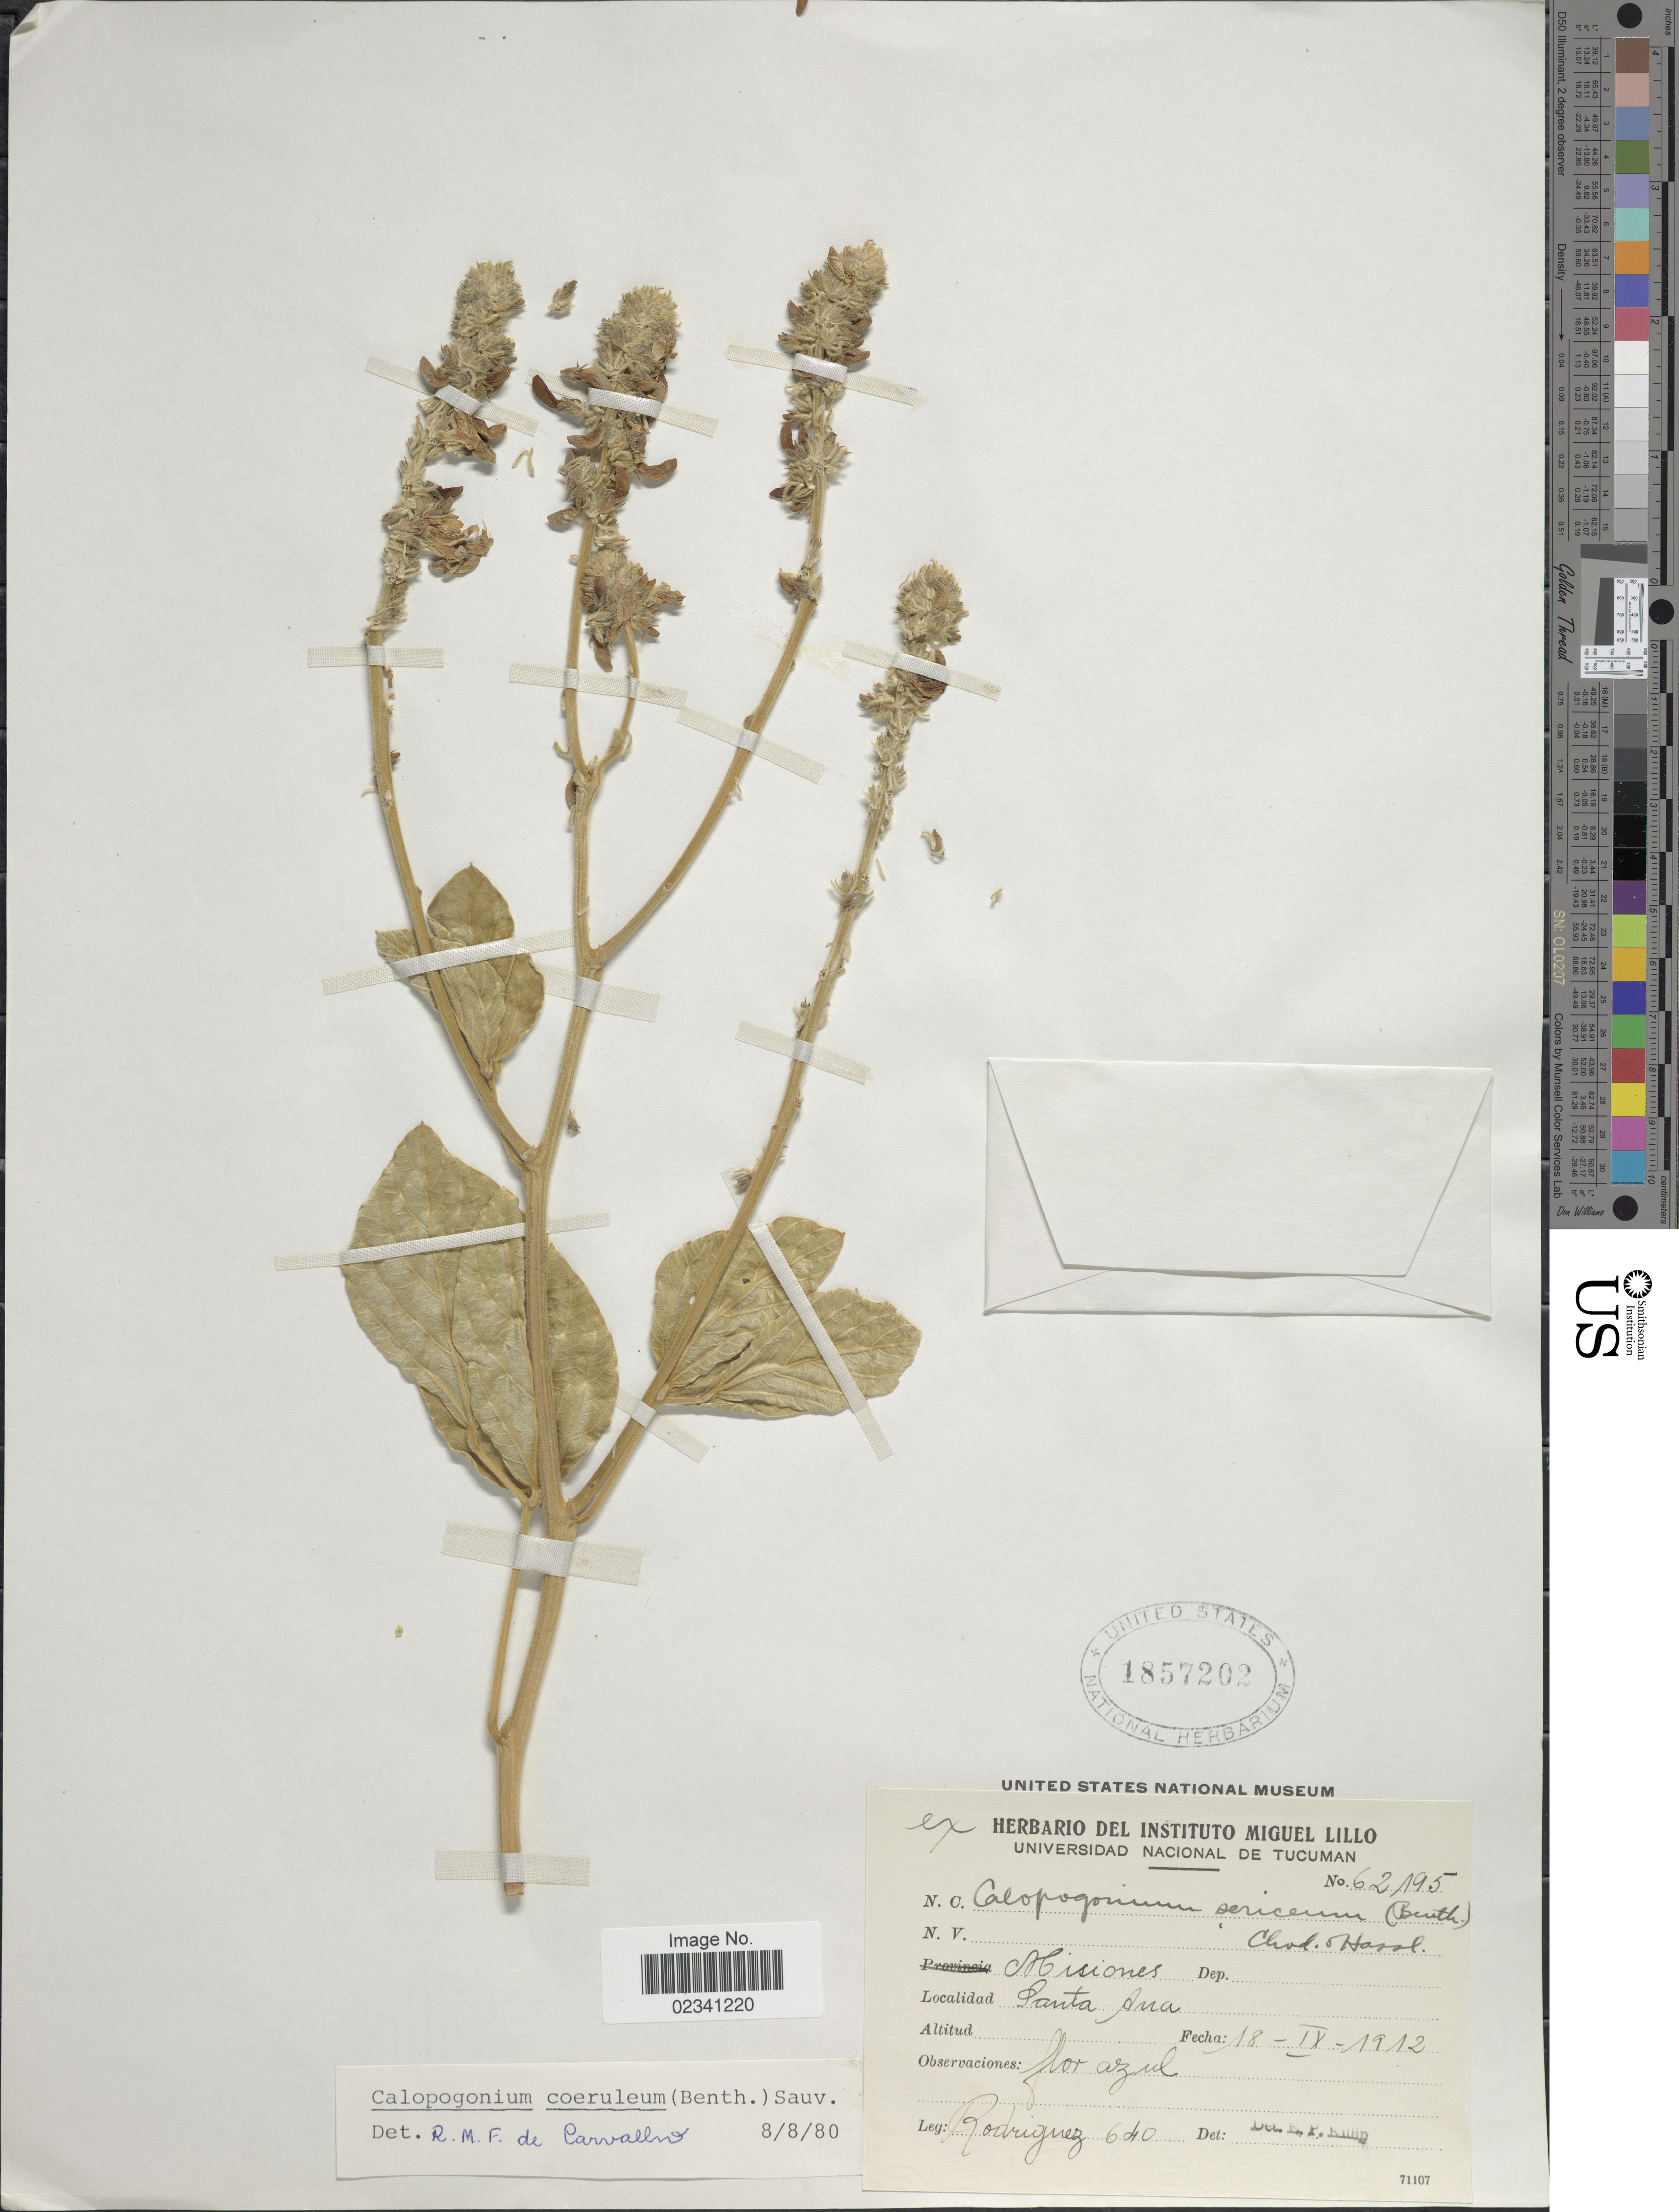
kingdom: Plantae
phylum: Tracheophyta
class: Magnoliopsida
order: Fabales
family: Fabaceae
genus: Calopogonium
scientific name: Calopogonium caeruleum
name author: (Benth.) C. Wright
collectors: Rodriguez, --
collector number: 640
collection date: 1912-09-18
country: Argentina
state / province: Misiones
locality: Santa Ana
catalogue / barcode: US 1857202